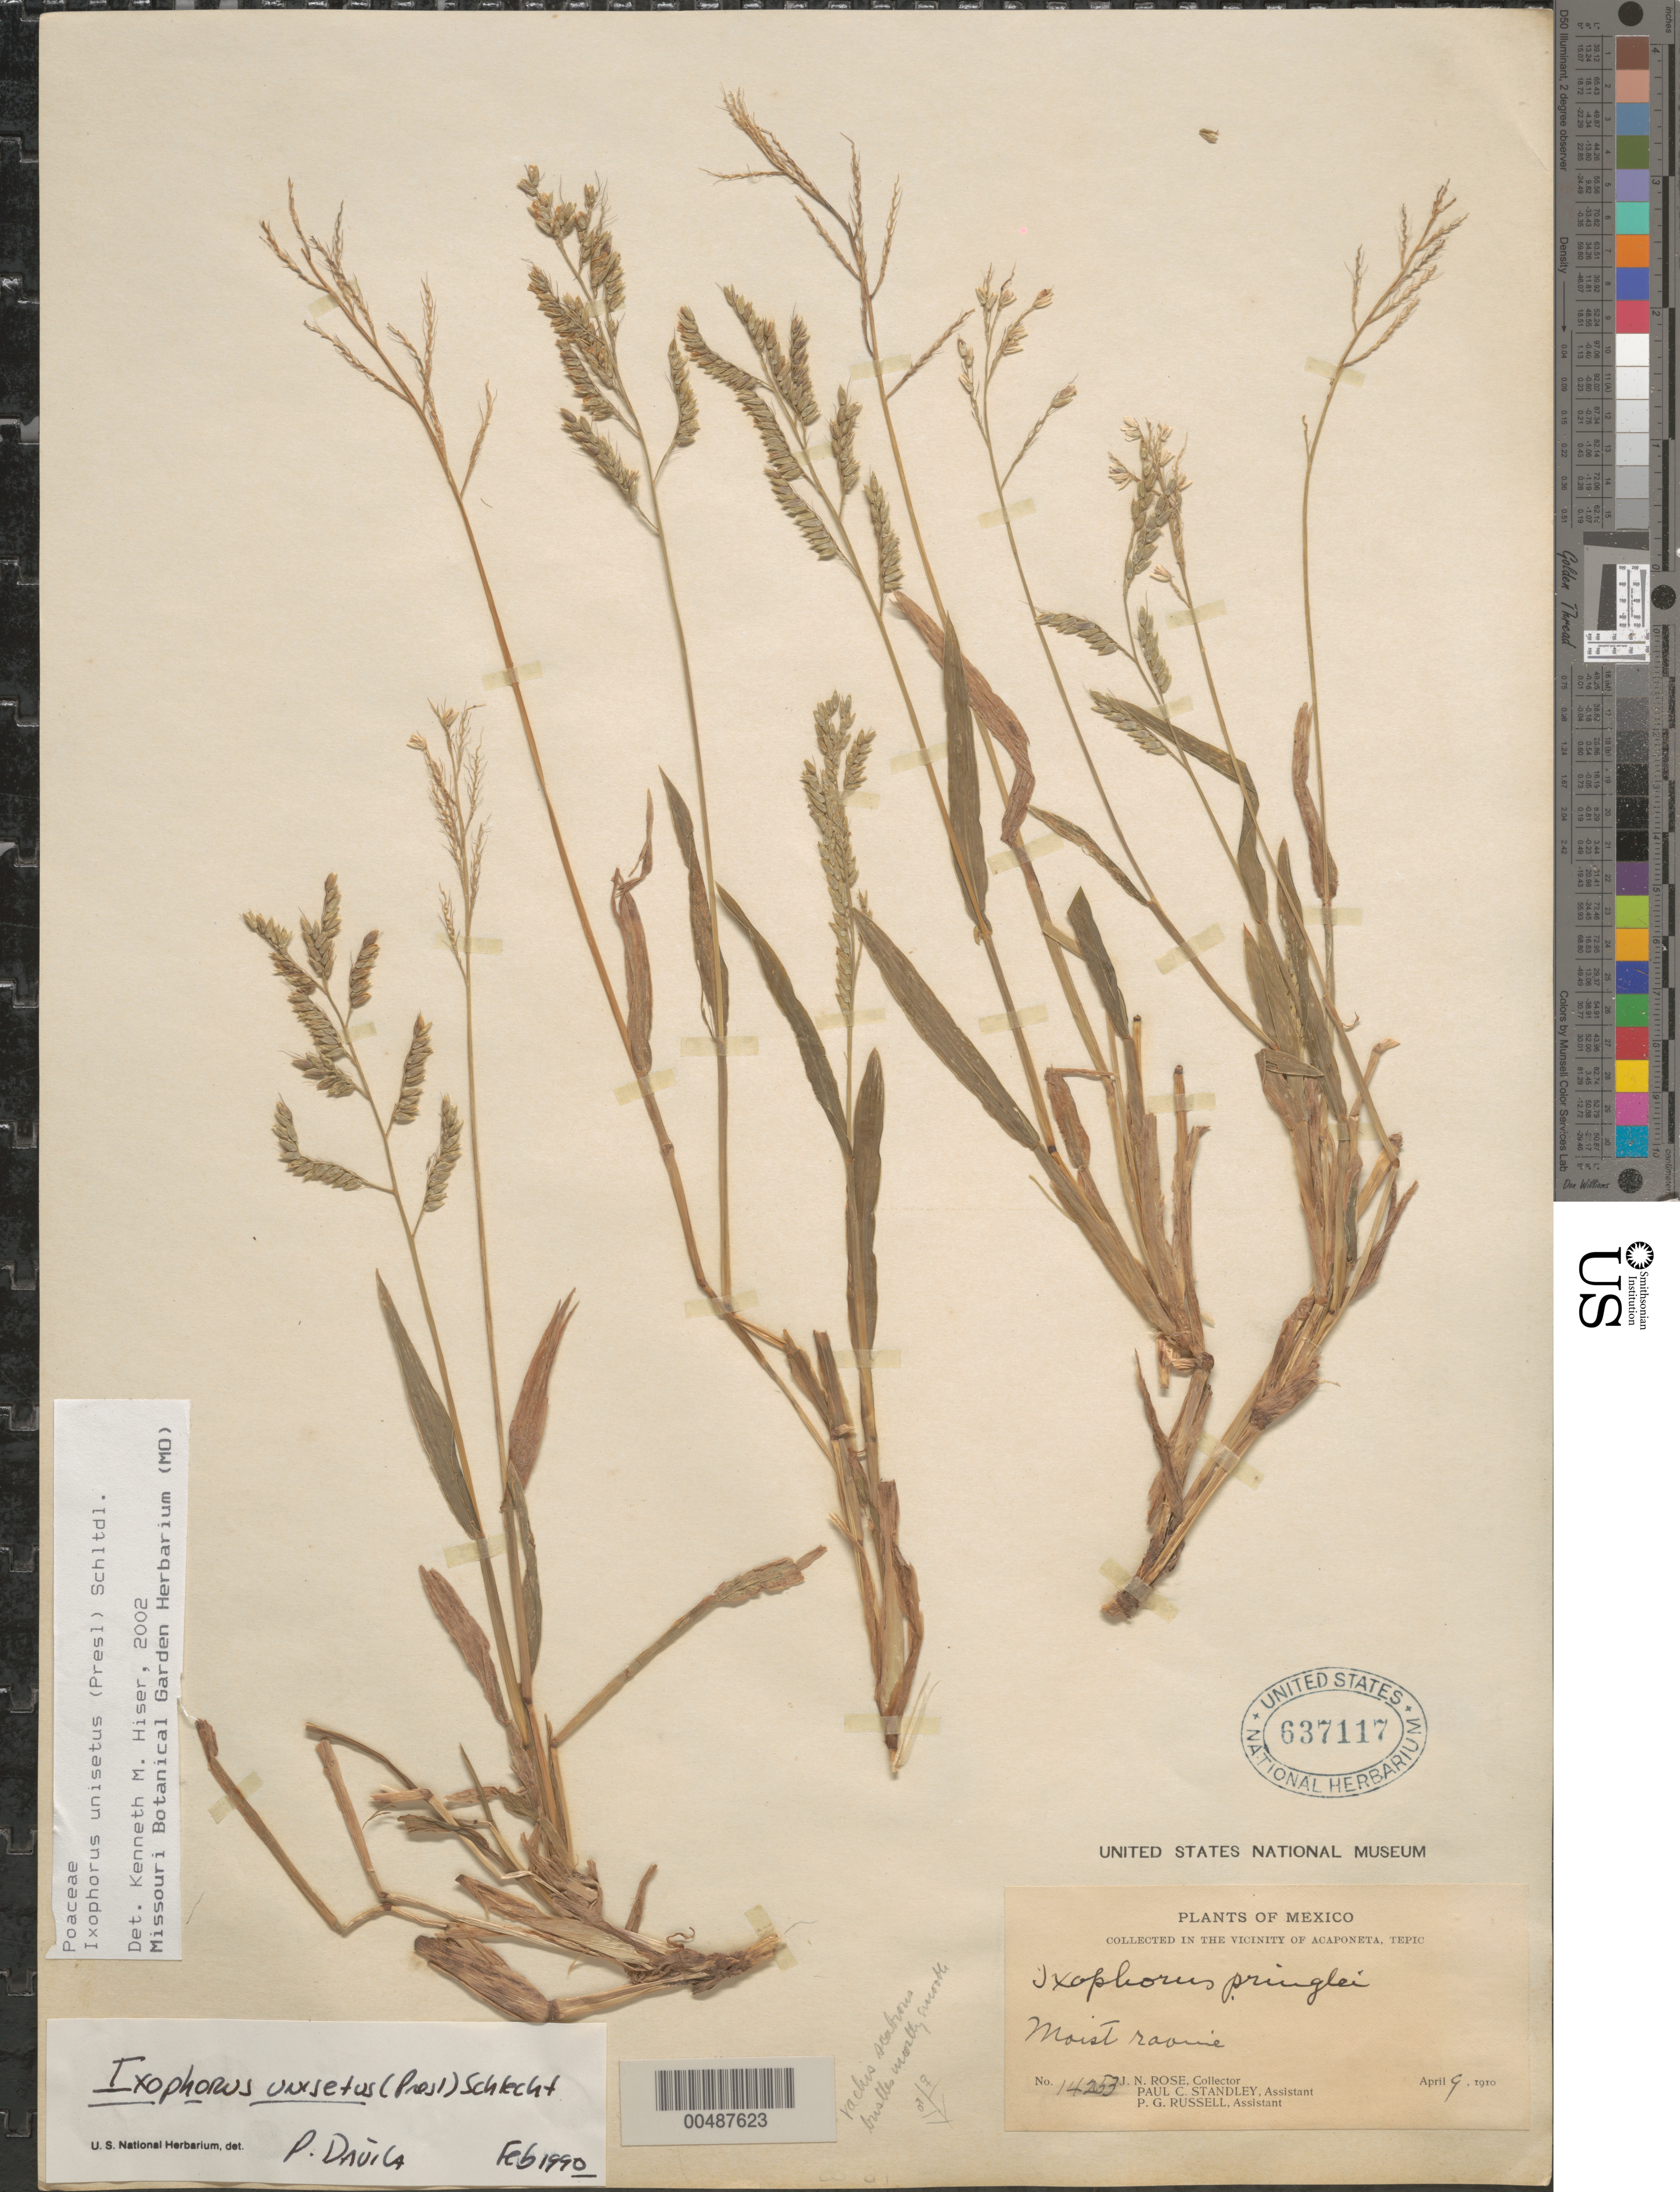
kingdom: Plantae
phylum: Tracheophyta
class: Liliopsida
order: Poales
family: Poaceae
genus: Ixophorus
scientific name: Ixophorus unisetus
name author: (J. Presl) Schltdl.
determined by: Dávila, P. D.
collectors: J. N. Rose, P. C. Standley & P. G. Russell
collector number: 14253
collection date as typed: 9 Apr 1910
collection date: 1910-04-09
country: Mexico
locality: In the vicinity of Acaponeta, Tepic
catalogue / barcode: US 637117